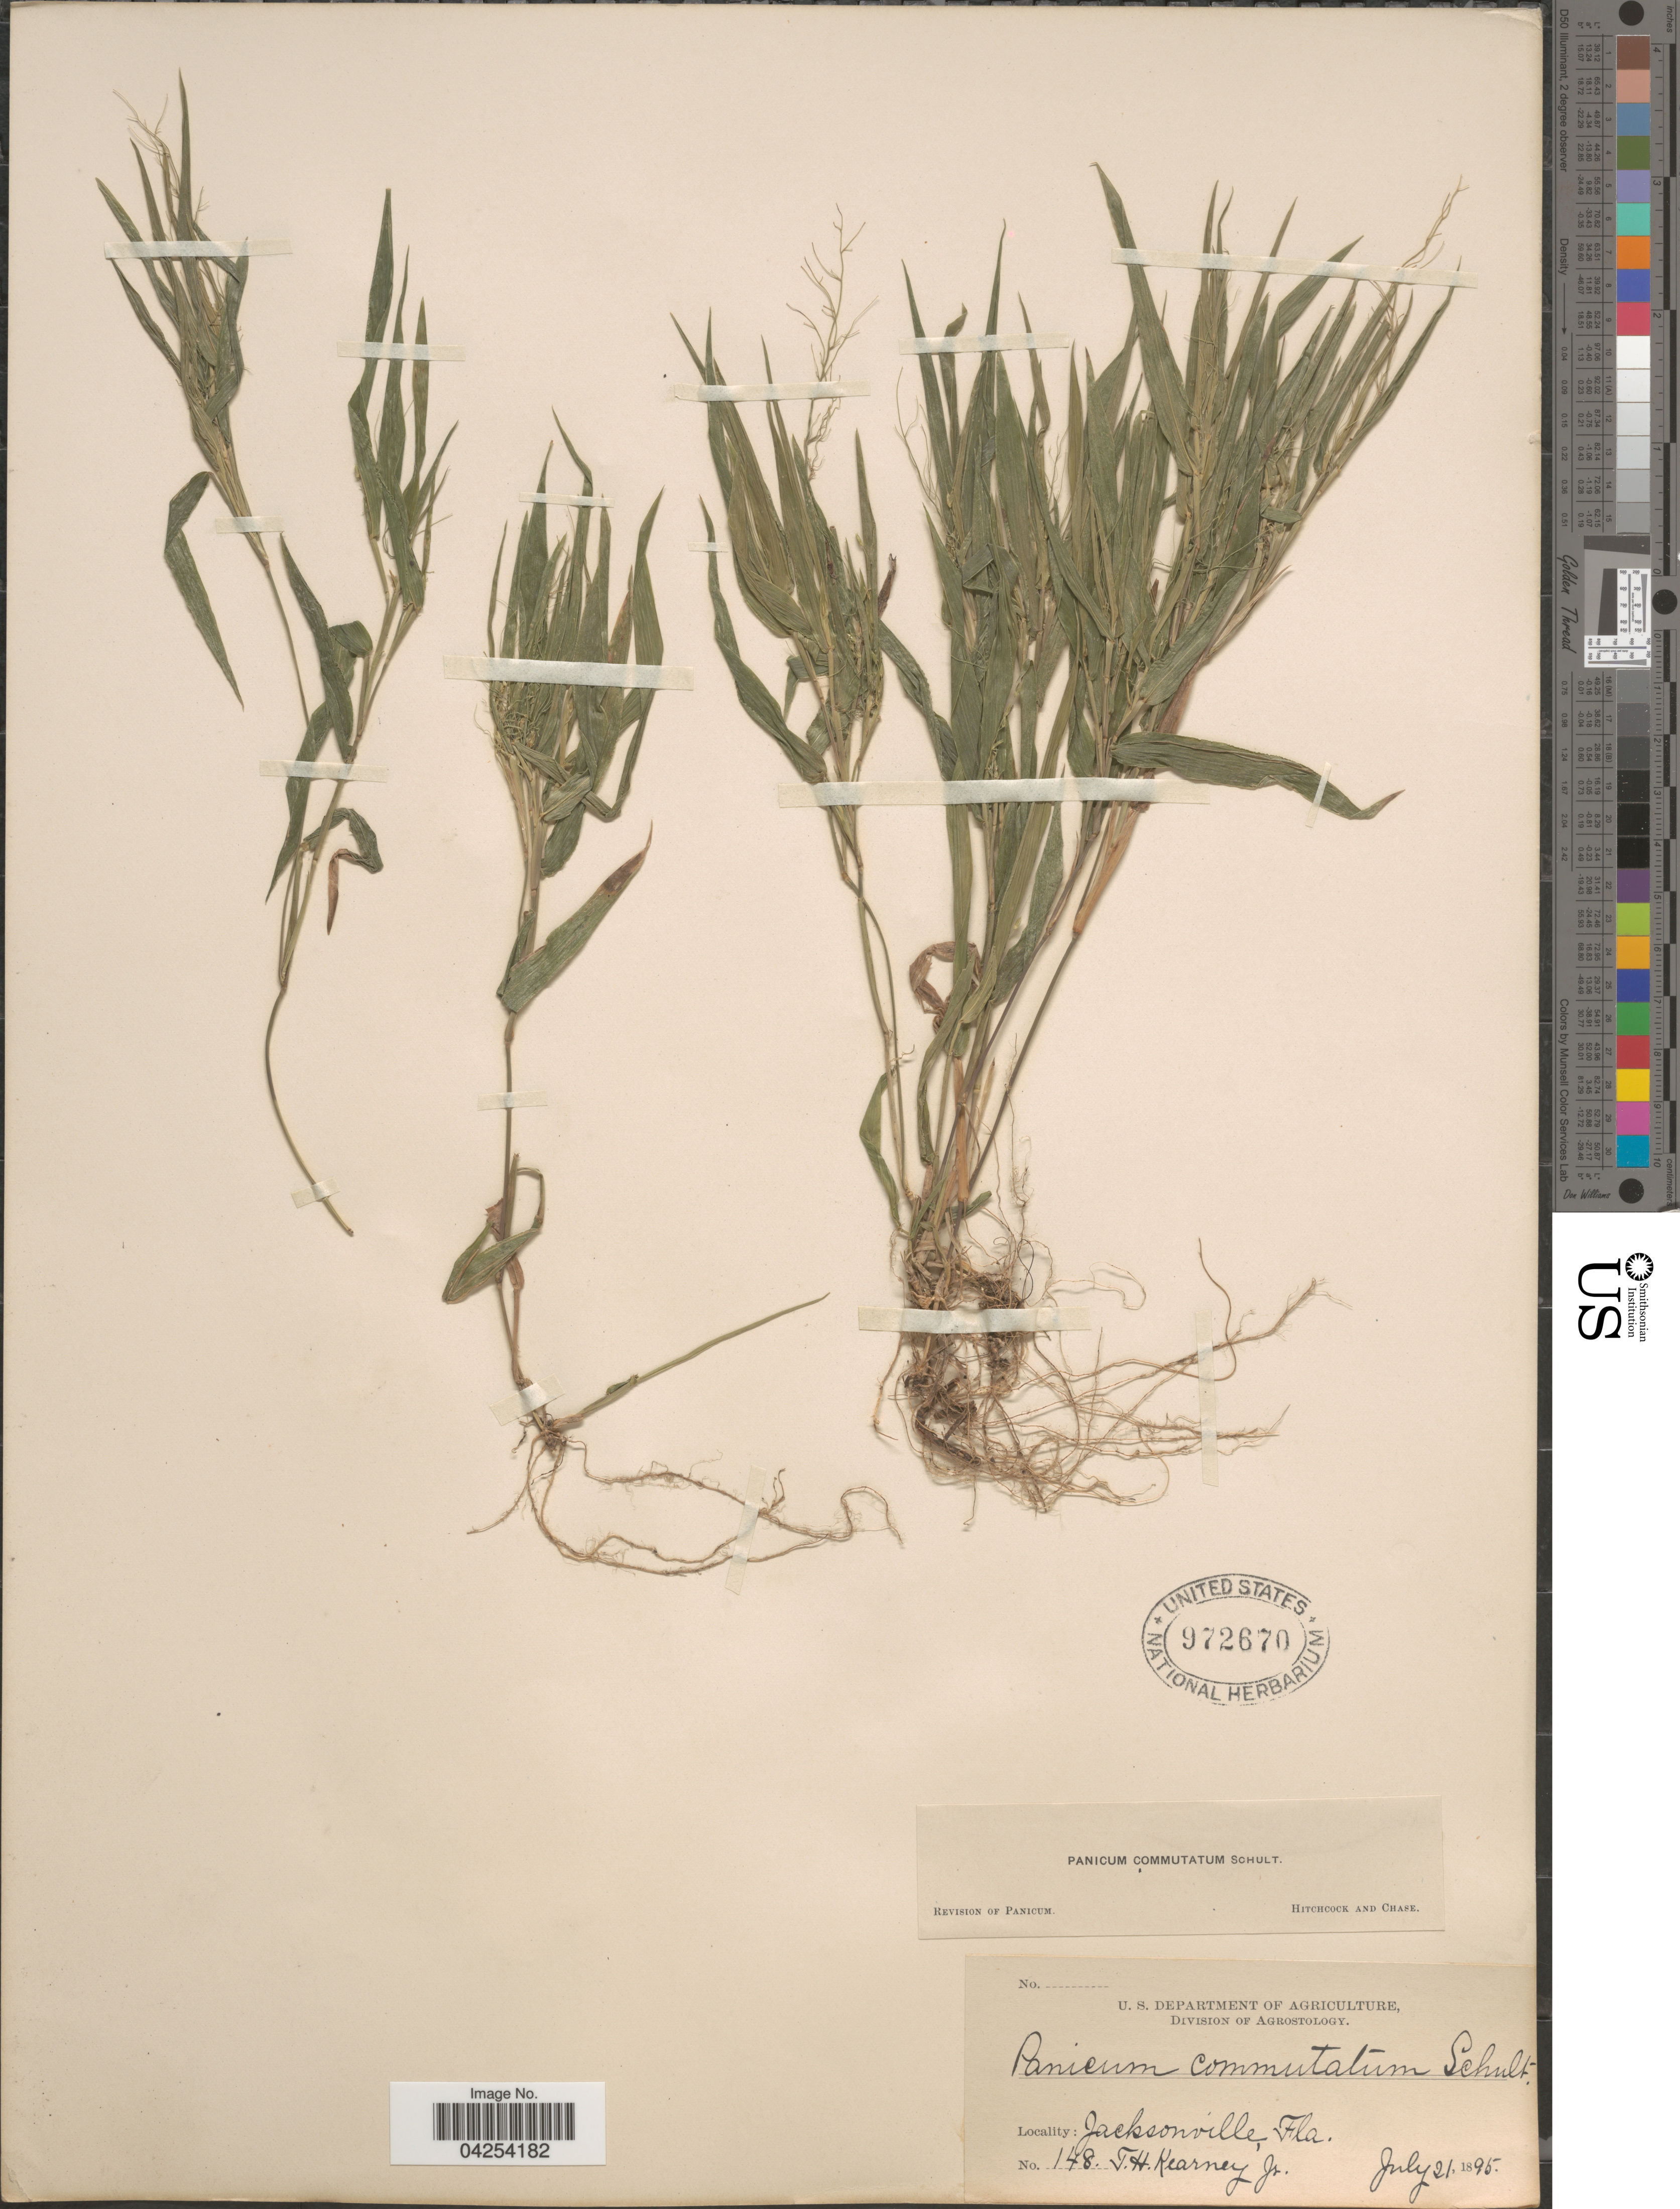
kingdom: Plantae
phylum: Tracheophyta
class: Liliopsida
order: Poales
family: Poaceae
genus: Dichanthelium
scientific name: Dichanthelium commutatum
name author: (Schult.) Gould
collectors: T. H. Kearney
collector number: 148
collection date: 1895-07-21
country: United States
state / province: Florida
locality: Jacksonville.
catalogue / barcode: US 972670